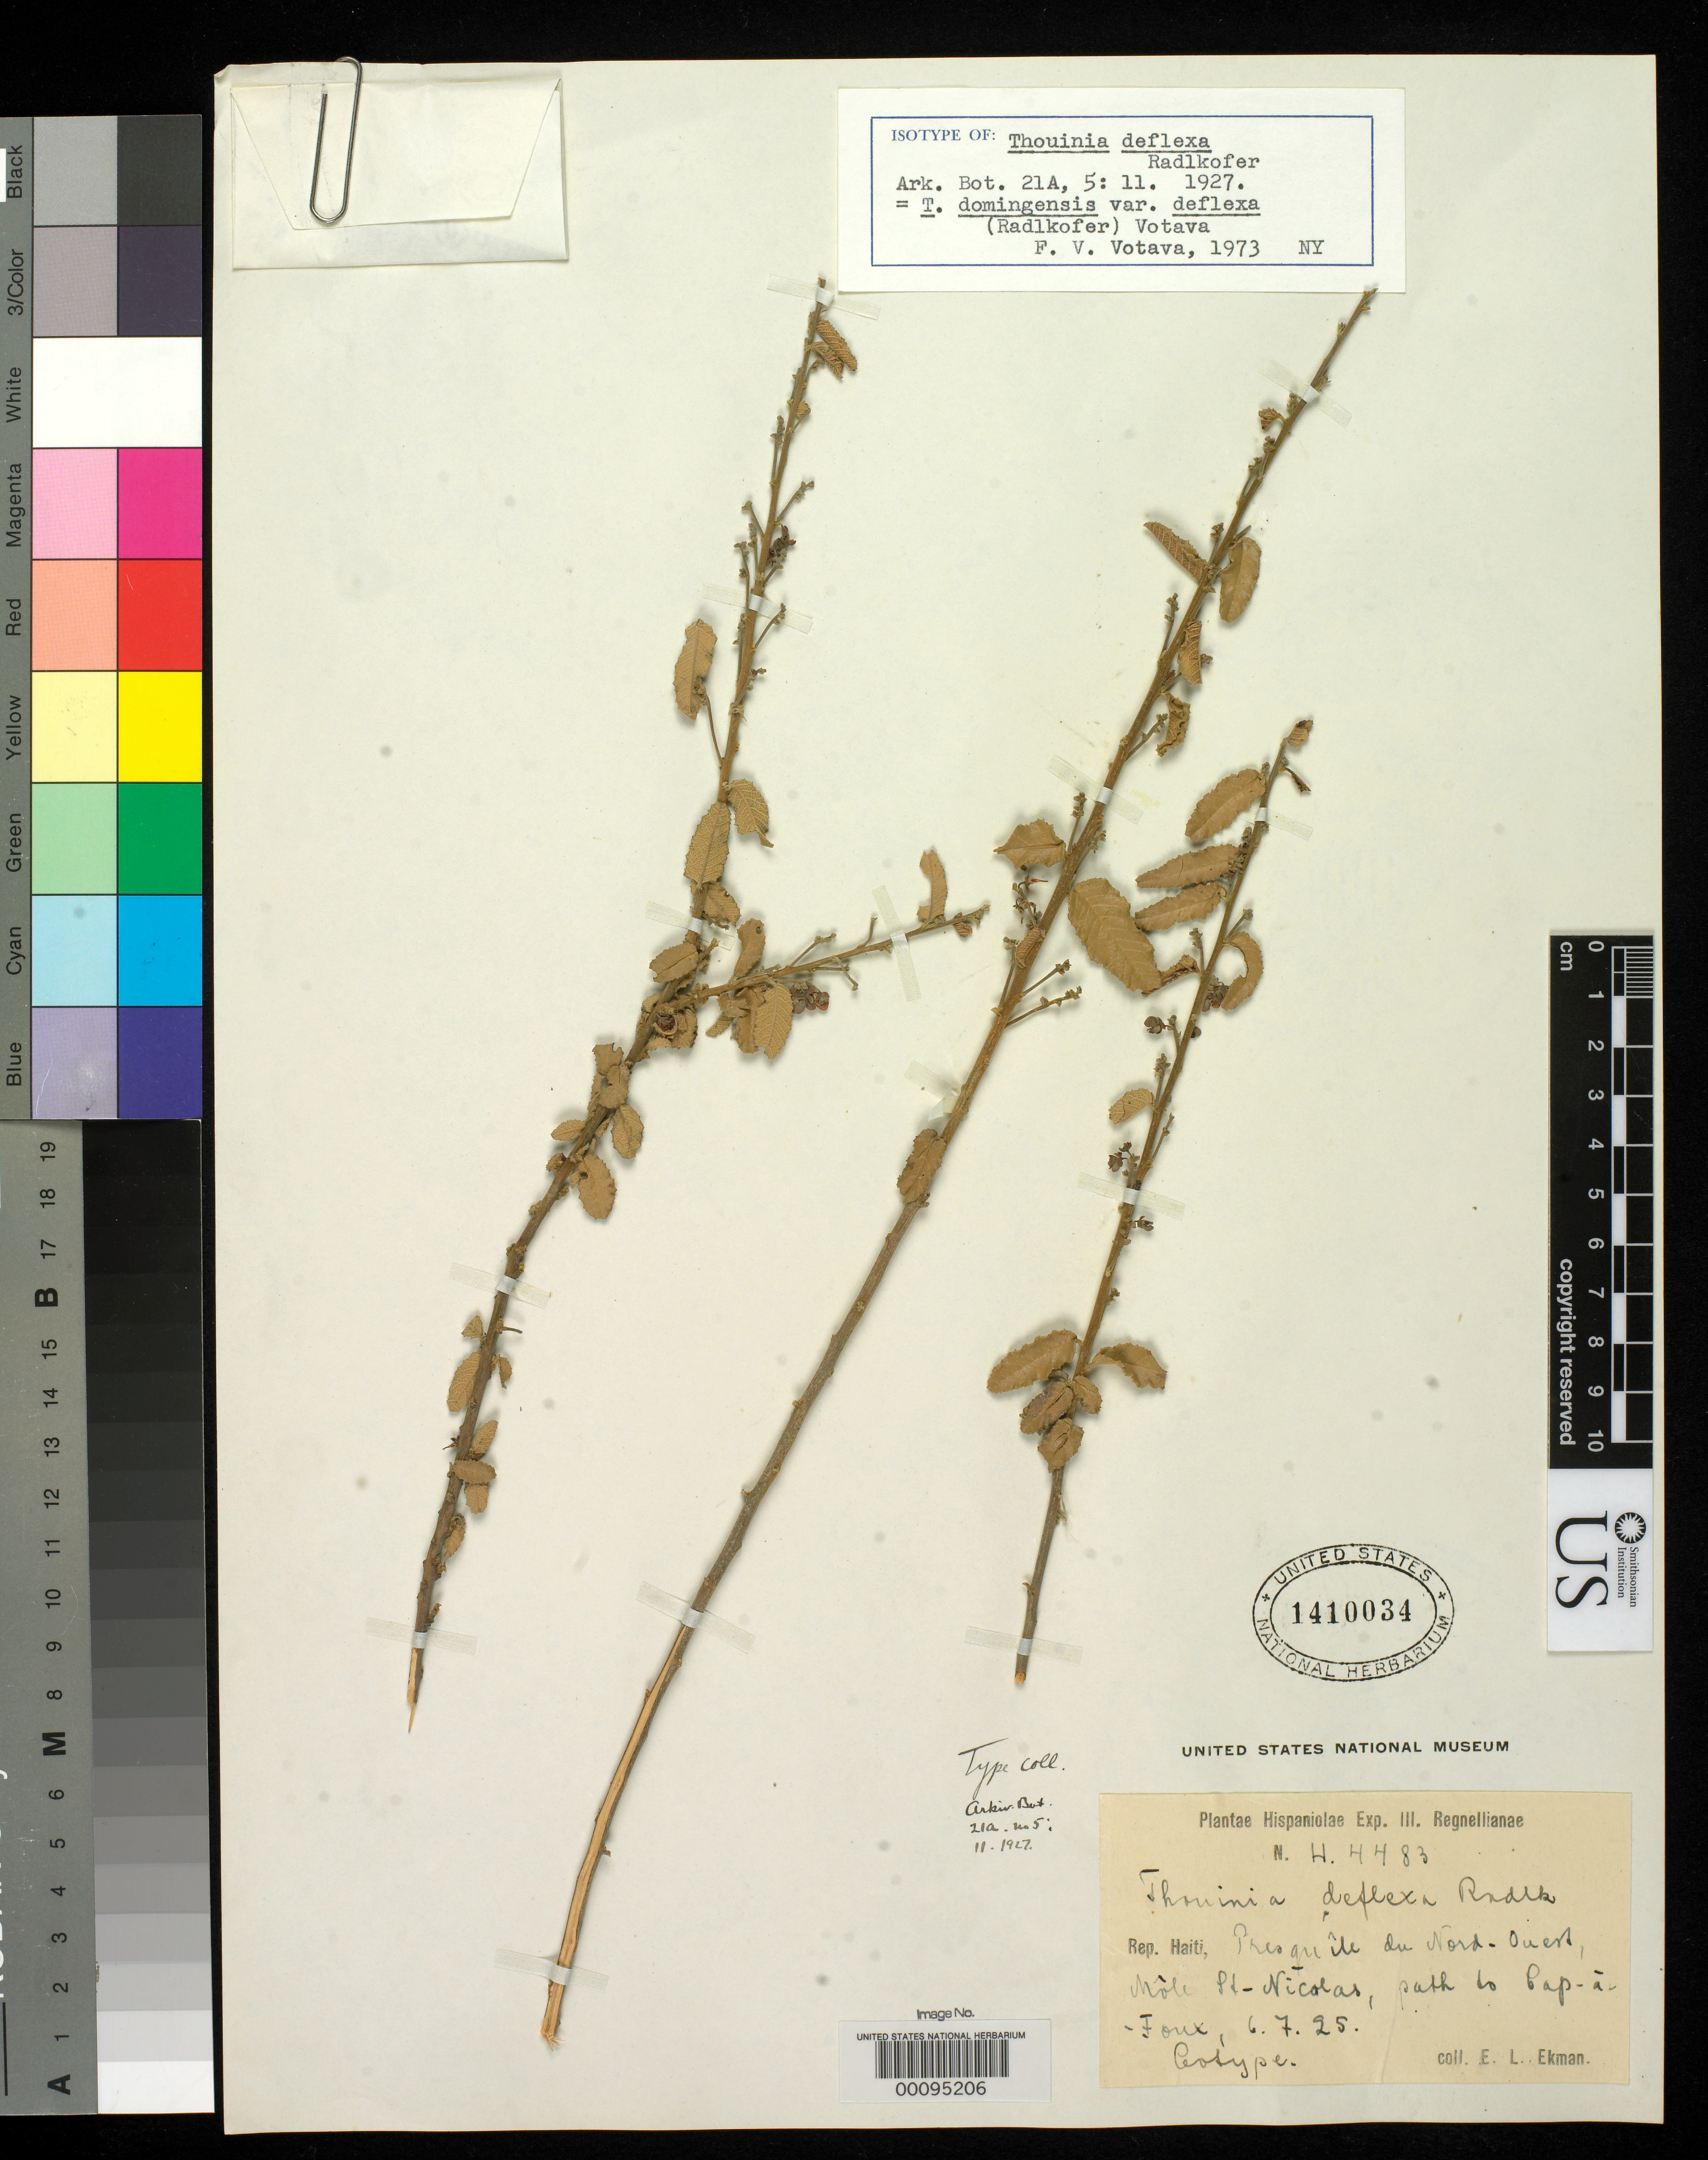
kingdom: Plantae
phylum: Tracheophyta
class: Magnoliopsida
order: Sapindales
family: Sapindaceae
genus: Thouinia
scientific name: Thouinia deflexa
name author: Radlk. ex Urb.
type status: Isotype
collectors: E. L. Ekman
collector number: H 4483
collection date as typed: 06 Jul 1925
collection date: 1925-07-06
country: Haiti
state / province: Nord-Ouest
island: Hispaniola Island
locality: Mole St. Nicholas, path to Cap-a-foux.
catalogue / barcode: US 1410034